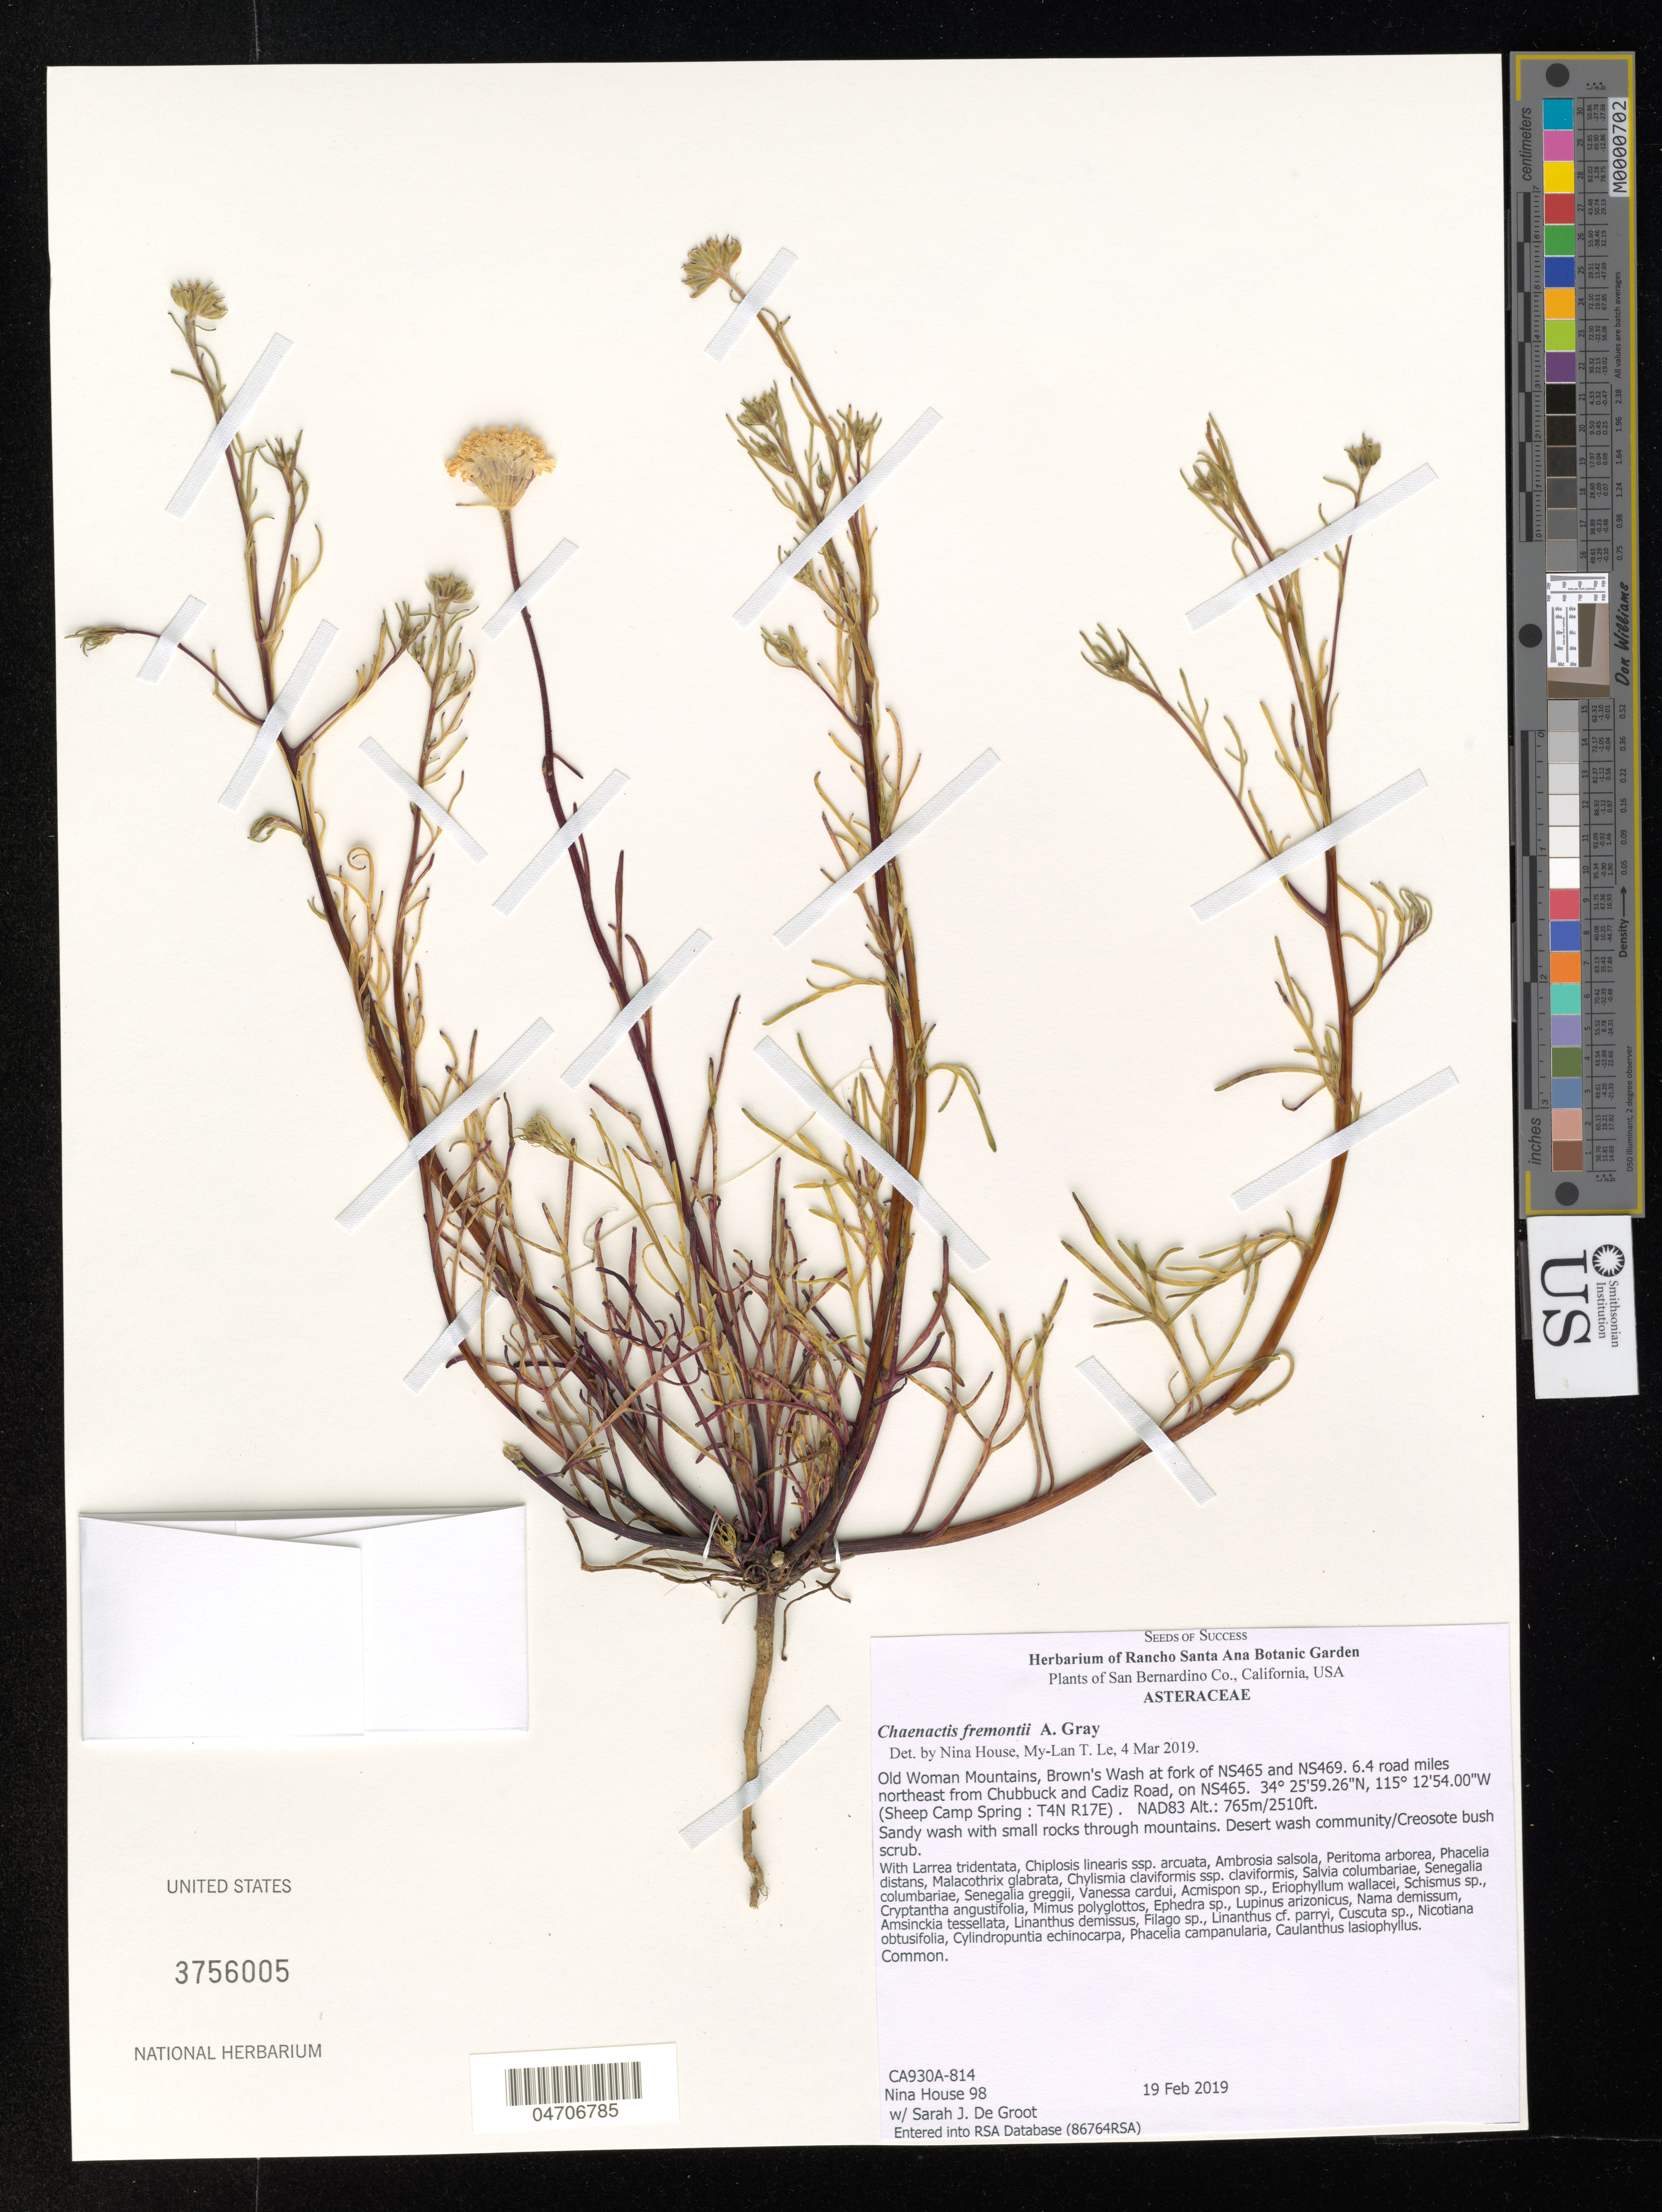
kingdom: Plantae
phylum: Tracheophyta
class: Magnoliopsida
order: Asterales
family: Asteraceae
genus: Chaenactis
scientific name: Chaenactis fremontii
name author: A. Gray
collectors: N. House & S. De Groot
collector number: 98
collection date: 2019-02-19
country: United States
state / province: California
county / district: San Bernardino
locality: San Bernardino Co. Old Woman Mountains, Brown's Wash at fork of NS465 and NS469. 6.4 road miles northeast from Chubbuck and Cadiz Road, on NS465. (Sheep Camp Spring: T4N R17E).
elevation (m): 765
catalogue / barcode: US 3756005